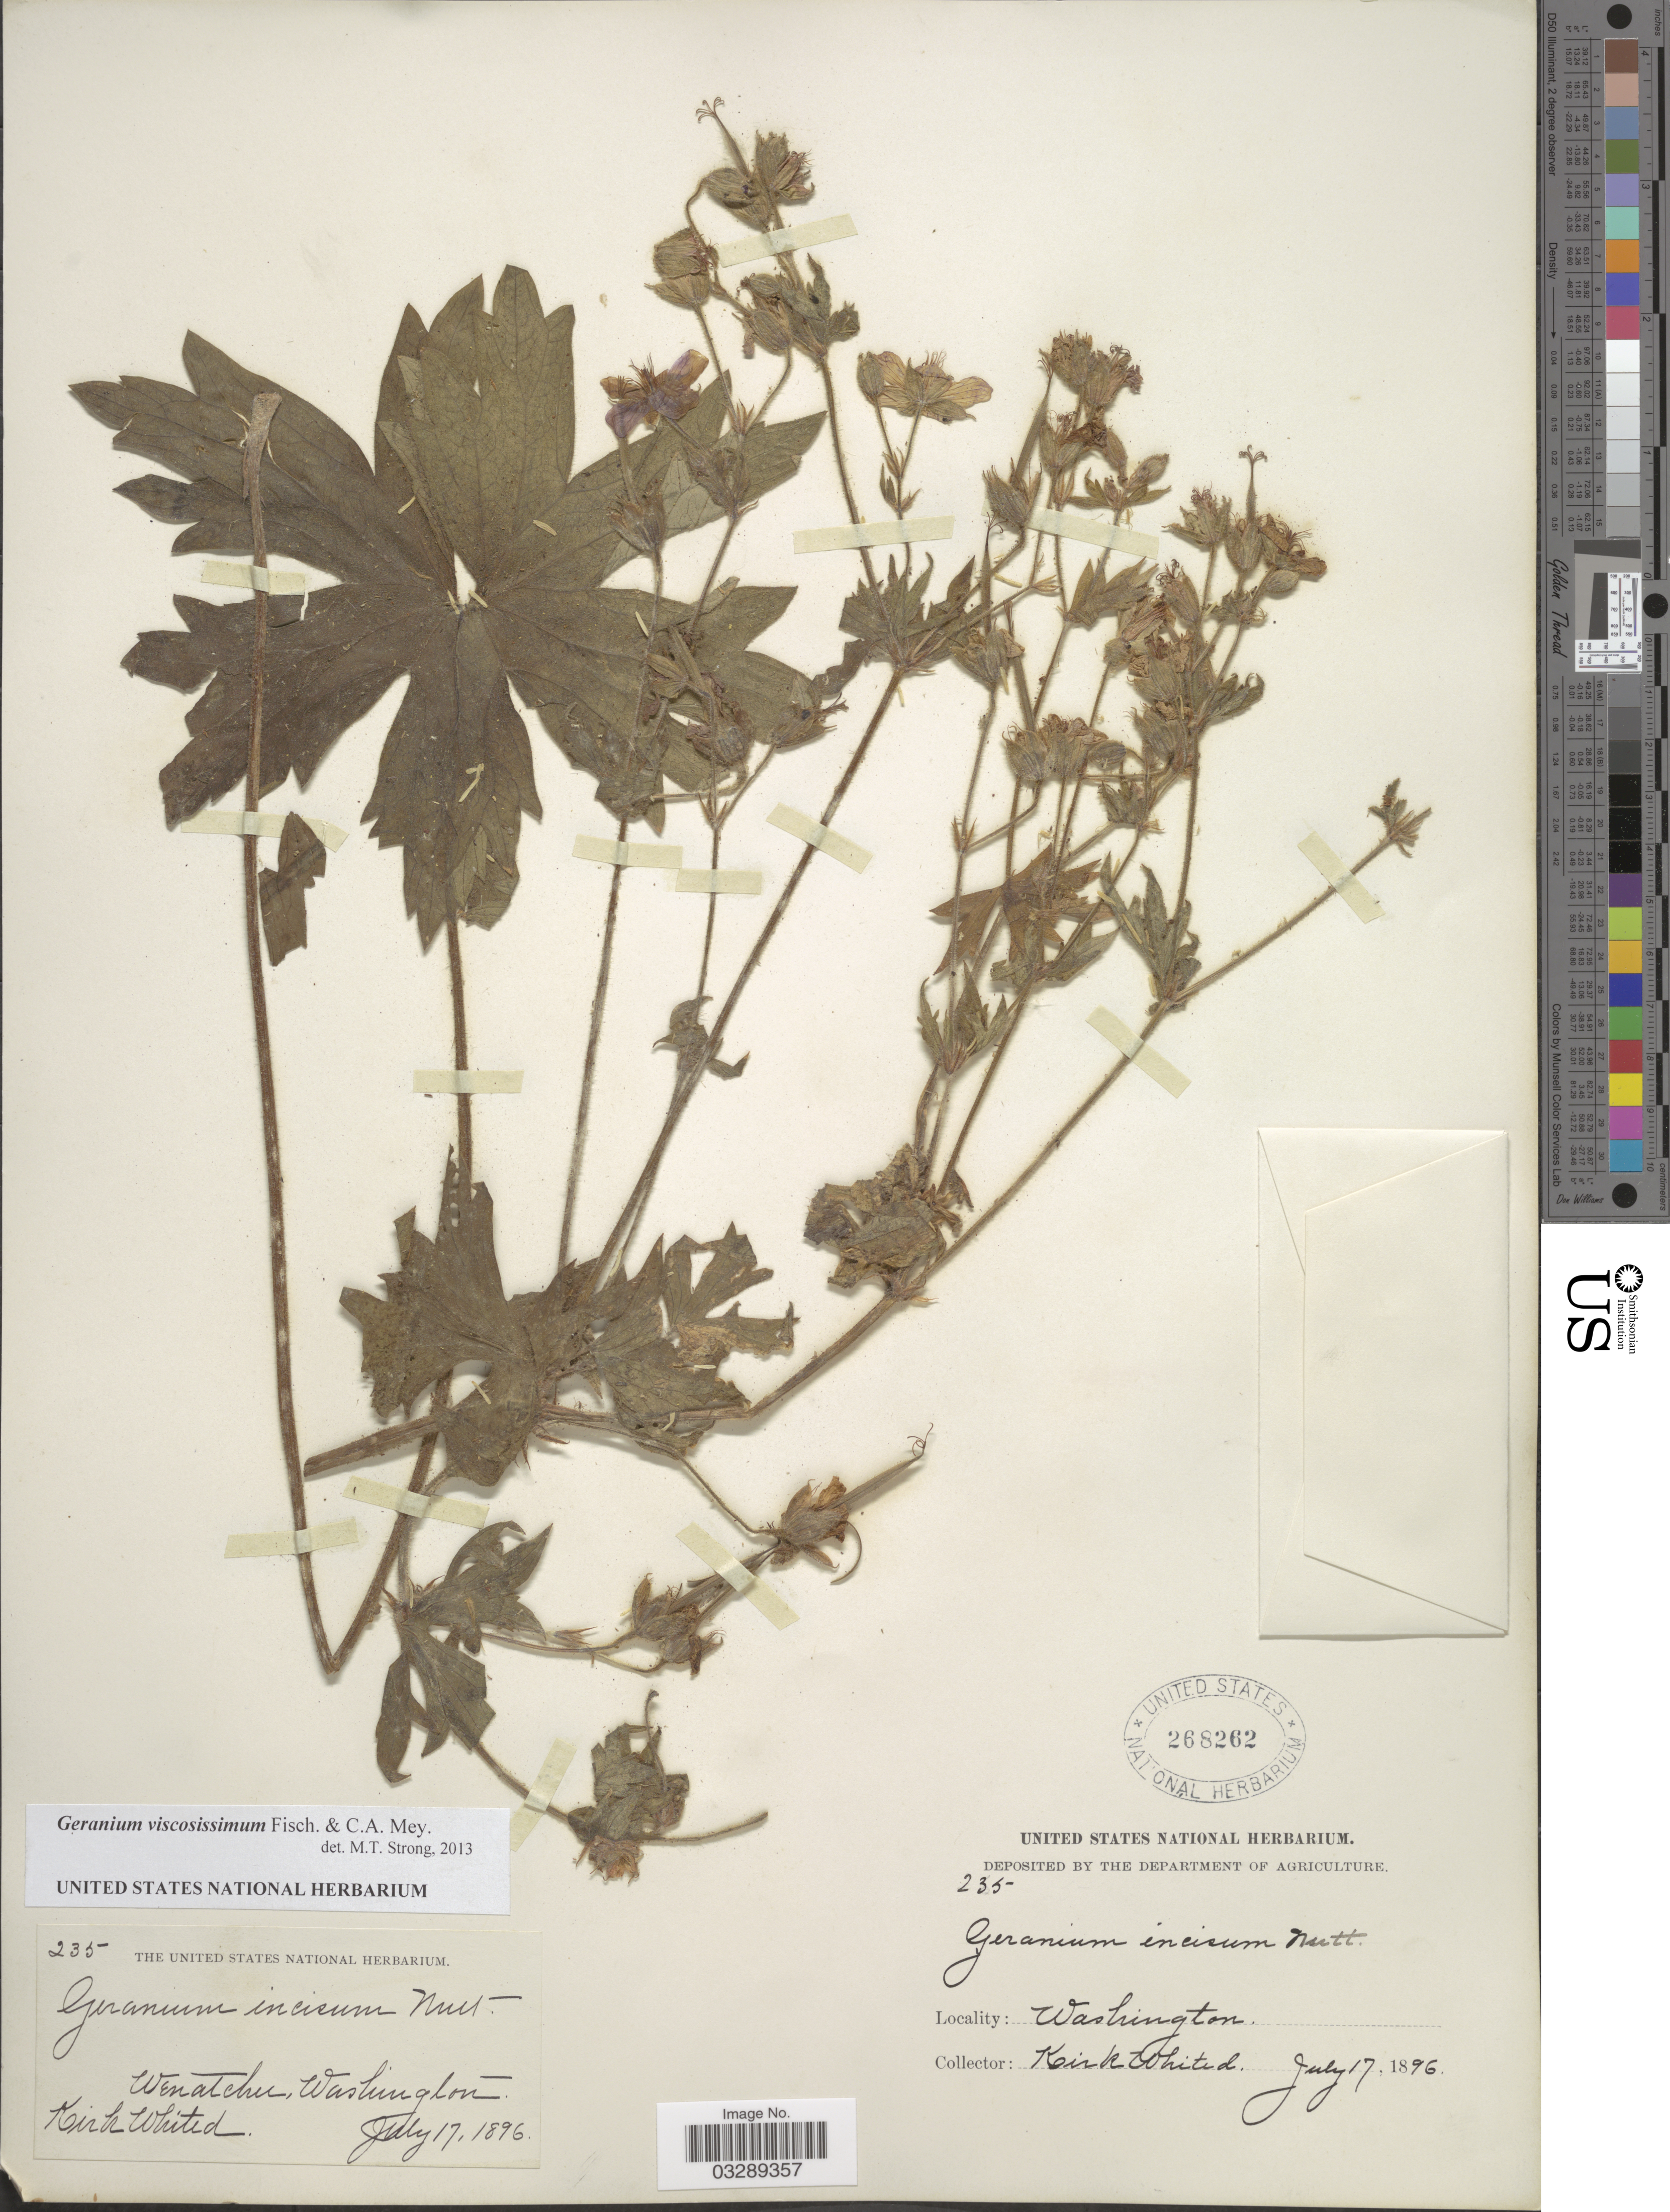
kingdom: Plantae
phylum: Tracheophyta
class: Magnoliopsida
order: Geraniales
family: Geraniaceae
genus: Geranium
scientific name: Geranium viscosissimum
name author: Fisch. & C.A. Mey.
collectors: K. Whited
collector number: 235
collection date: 1896-07-17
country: United States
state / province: Washington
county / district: Chelan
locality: Wenatchee.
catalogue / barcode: US 268262